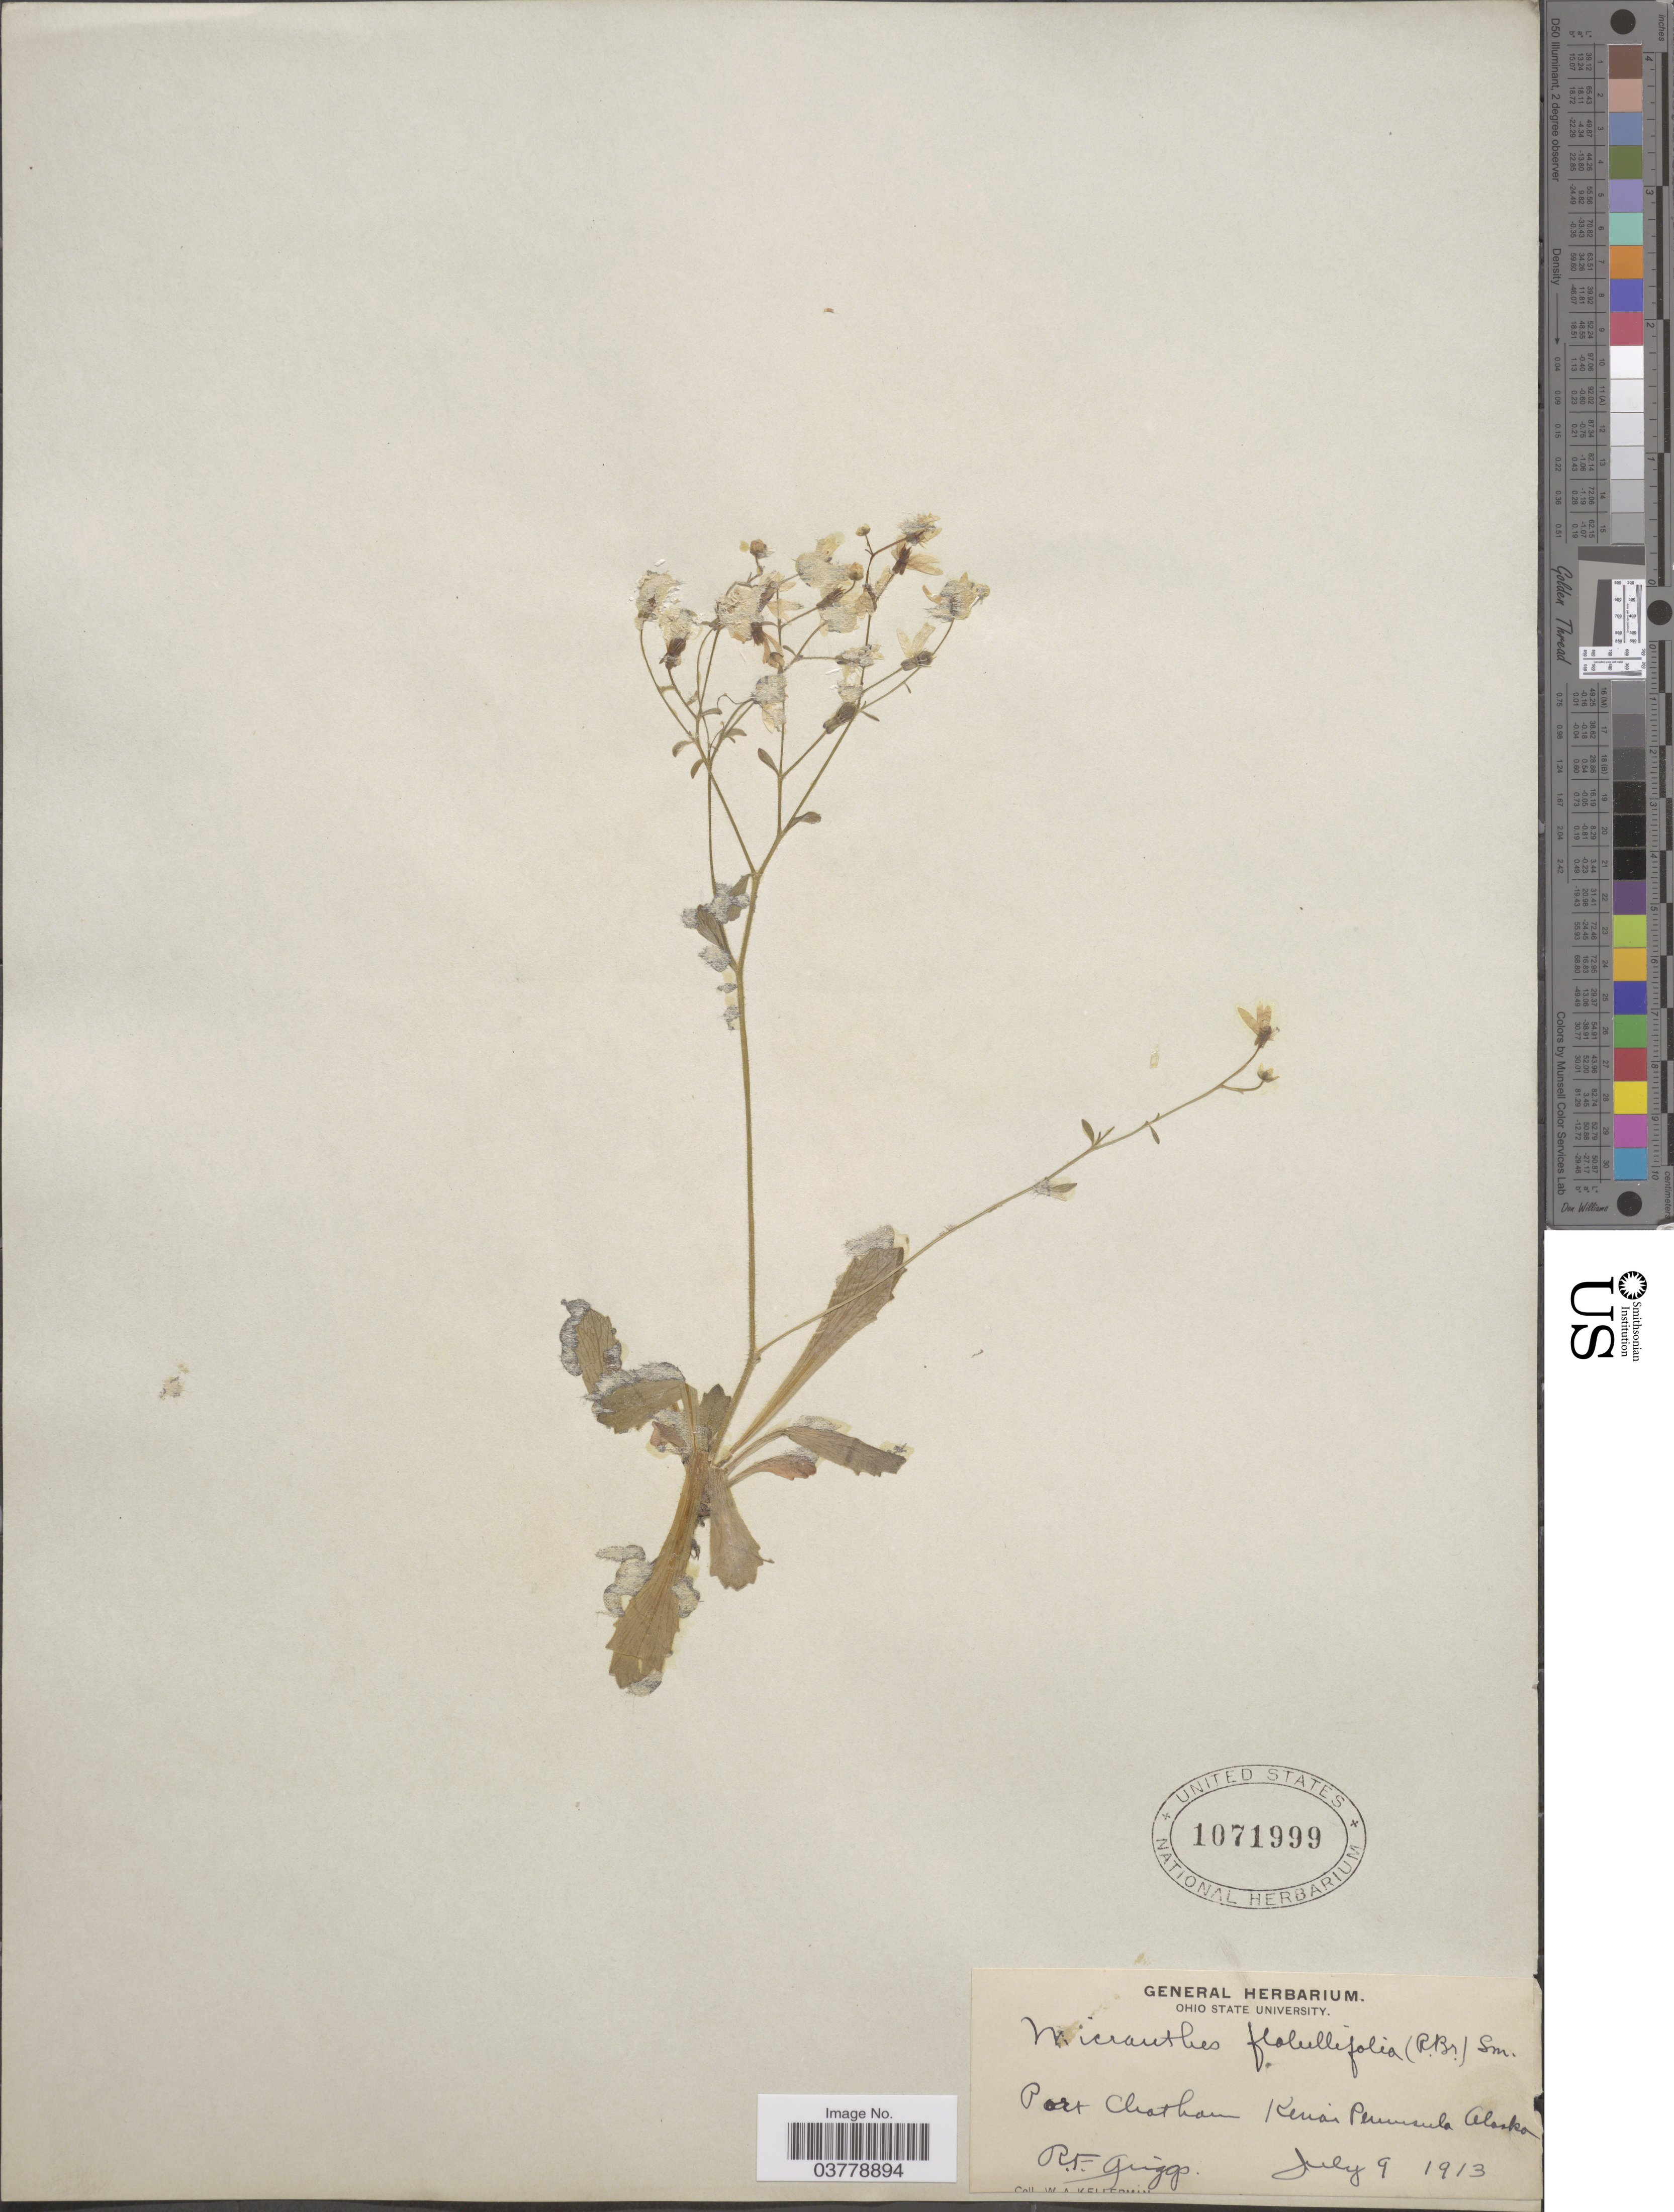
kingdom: Plantae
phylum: Tracheophyta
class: Magnoliopsida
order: Saxifragales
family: Saxifragaceae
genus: Micranthes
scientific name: Micranthes ferruginea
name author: (Graham) Brouillet & Gornall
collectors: R. F. Griggs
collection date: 1913-07-09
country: United States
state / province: Alaska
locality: Port Chatham. Kenai Peninsula.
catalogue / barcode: US 1071999